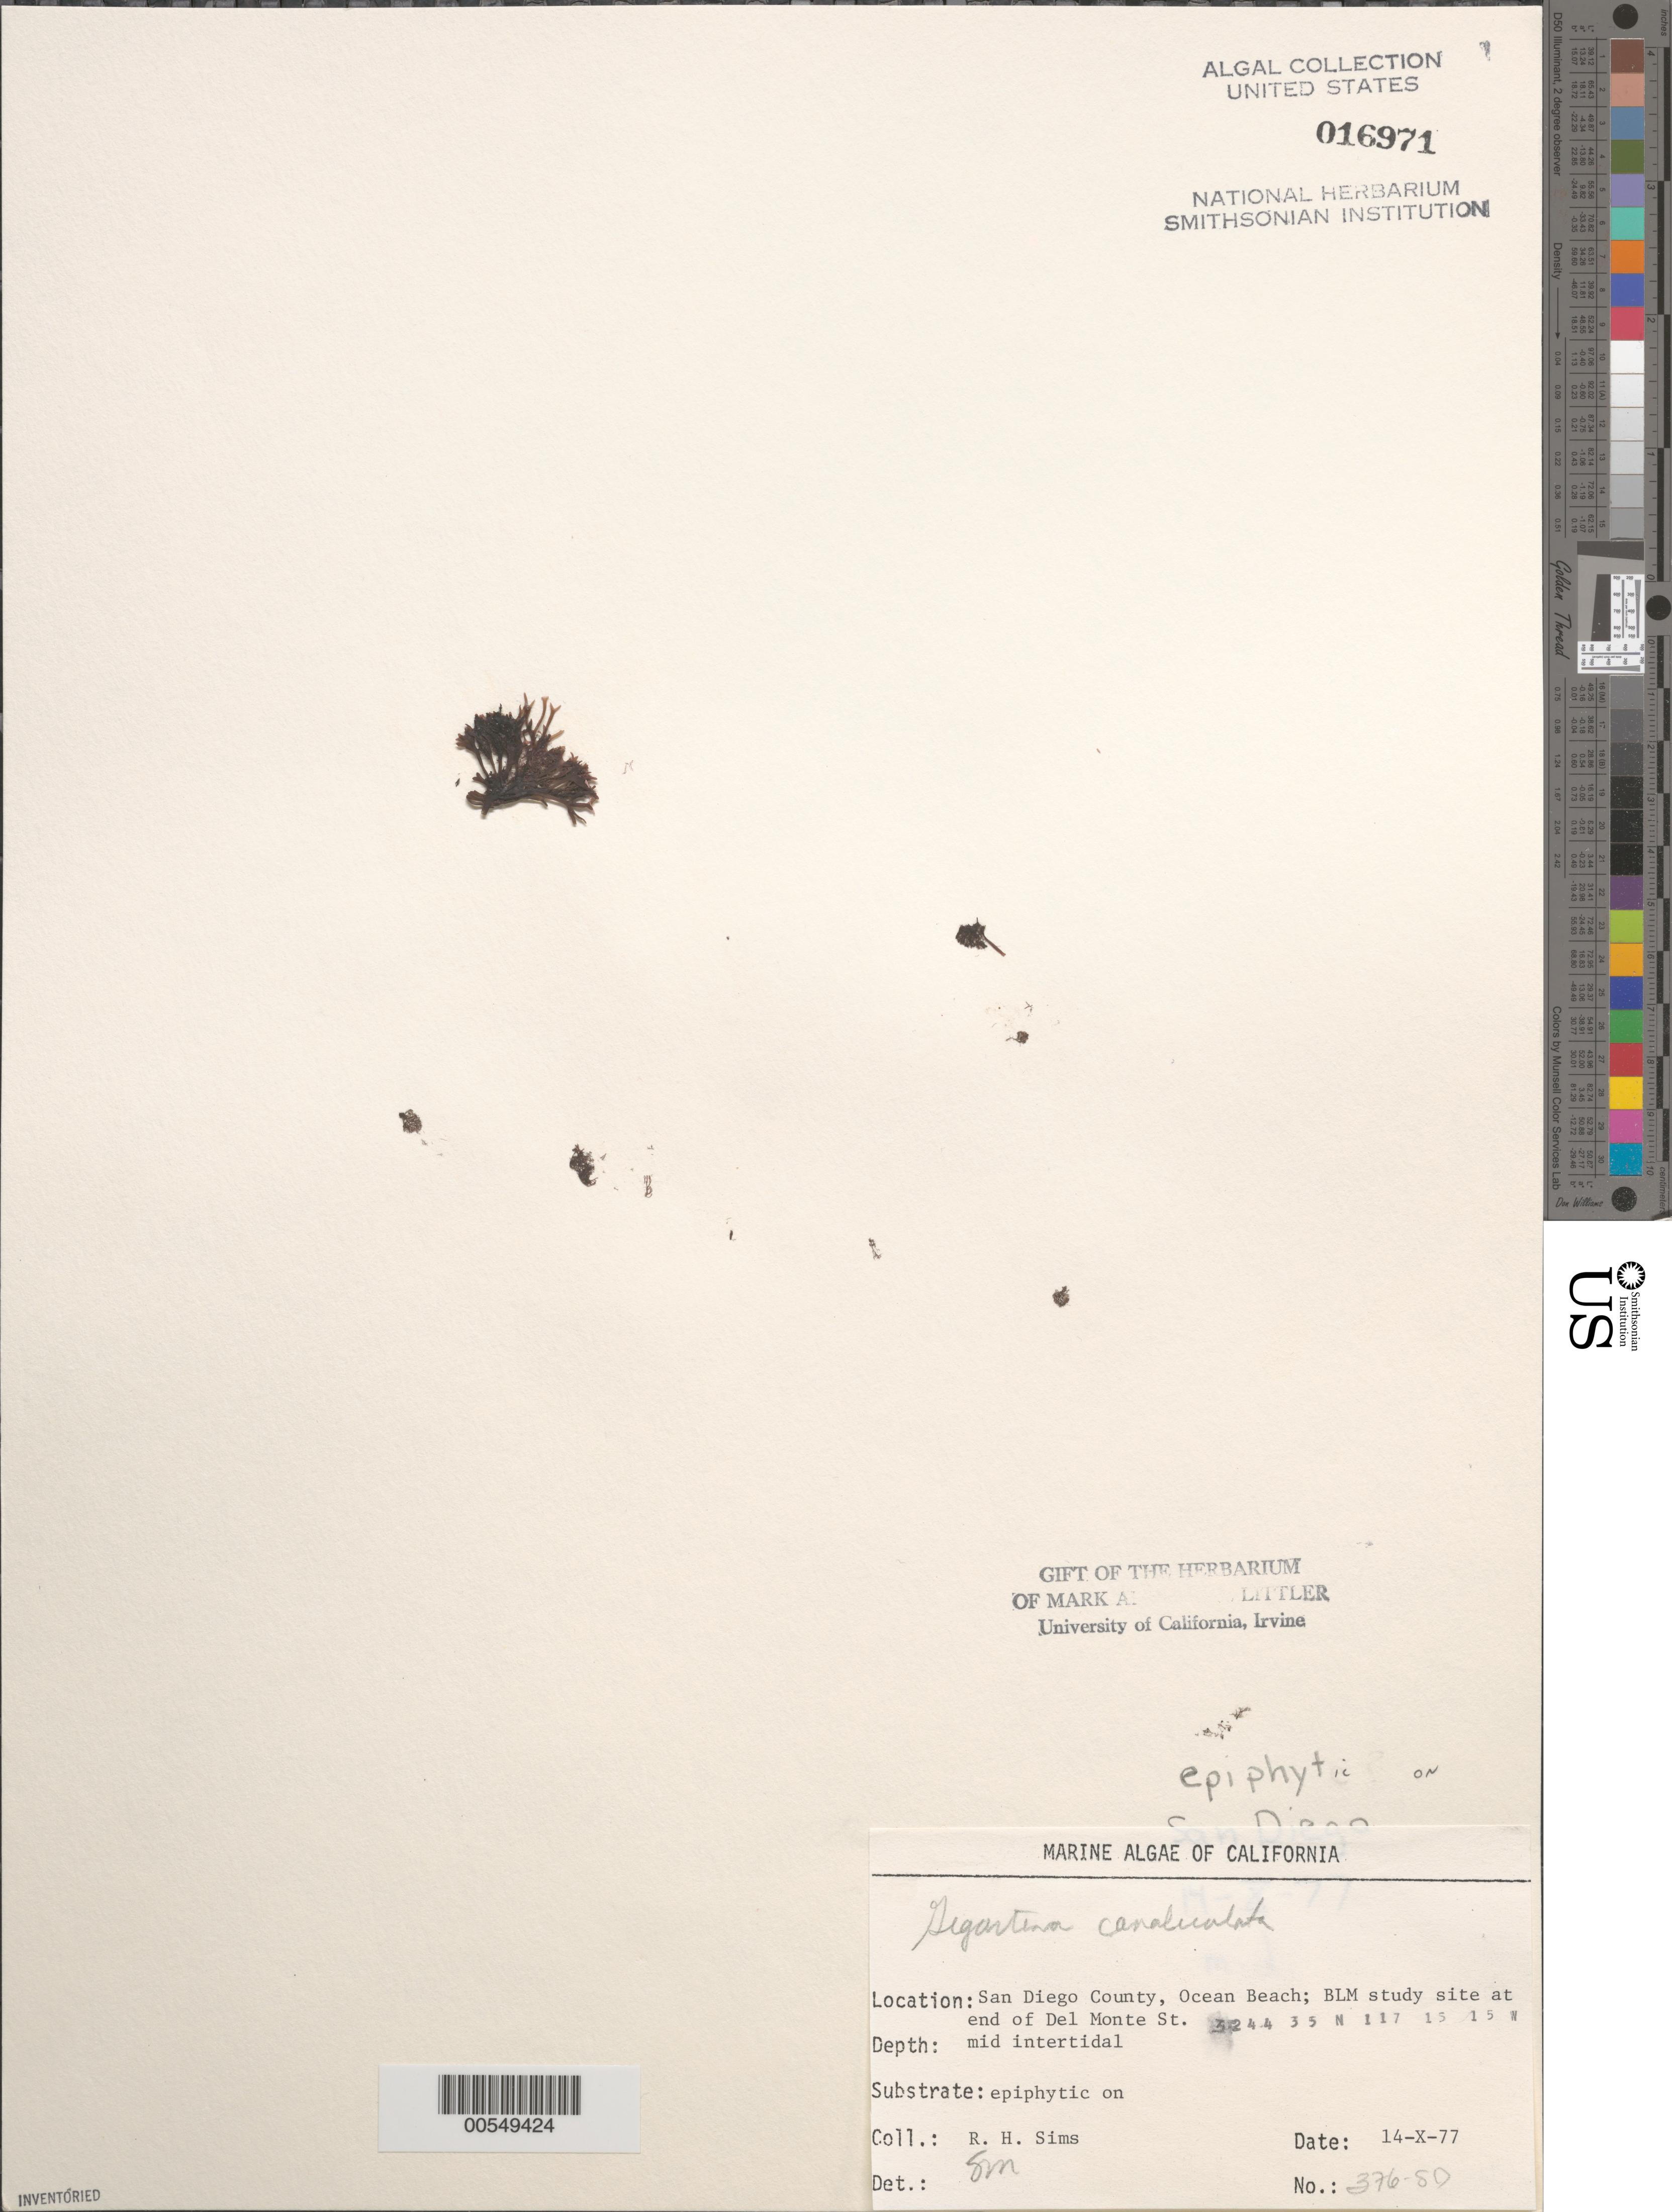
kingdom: Plantae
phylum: Rhodophyta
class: Florideophyceae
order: Gigartinales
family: Gigartinaceae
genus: Chondracanthus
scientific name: Chondracanthus canaliculatus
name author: (Harv.) Guiry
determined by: Algae name updating Project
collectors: R. H. Sims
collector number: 376-sd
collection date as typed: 14 Oct 1977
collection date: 1977-10-14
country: United States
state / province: California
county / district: San Diego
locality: Ocean Beach, end of Del Monte Street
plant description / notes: BLM-SOCALBIGHT Rocky Intertidal Survey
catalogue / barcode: US 16971